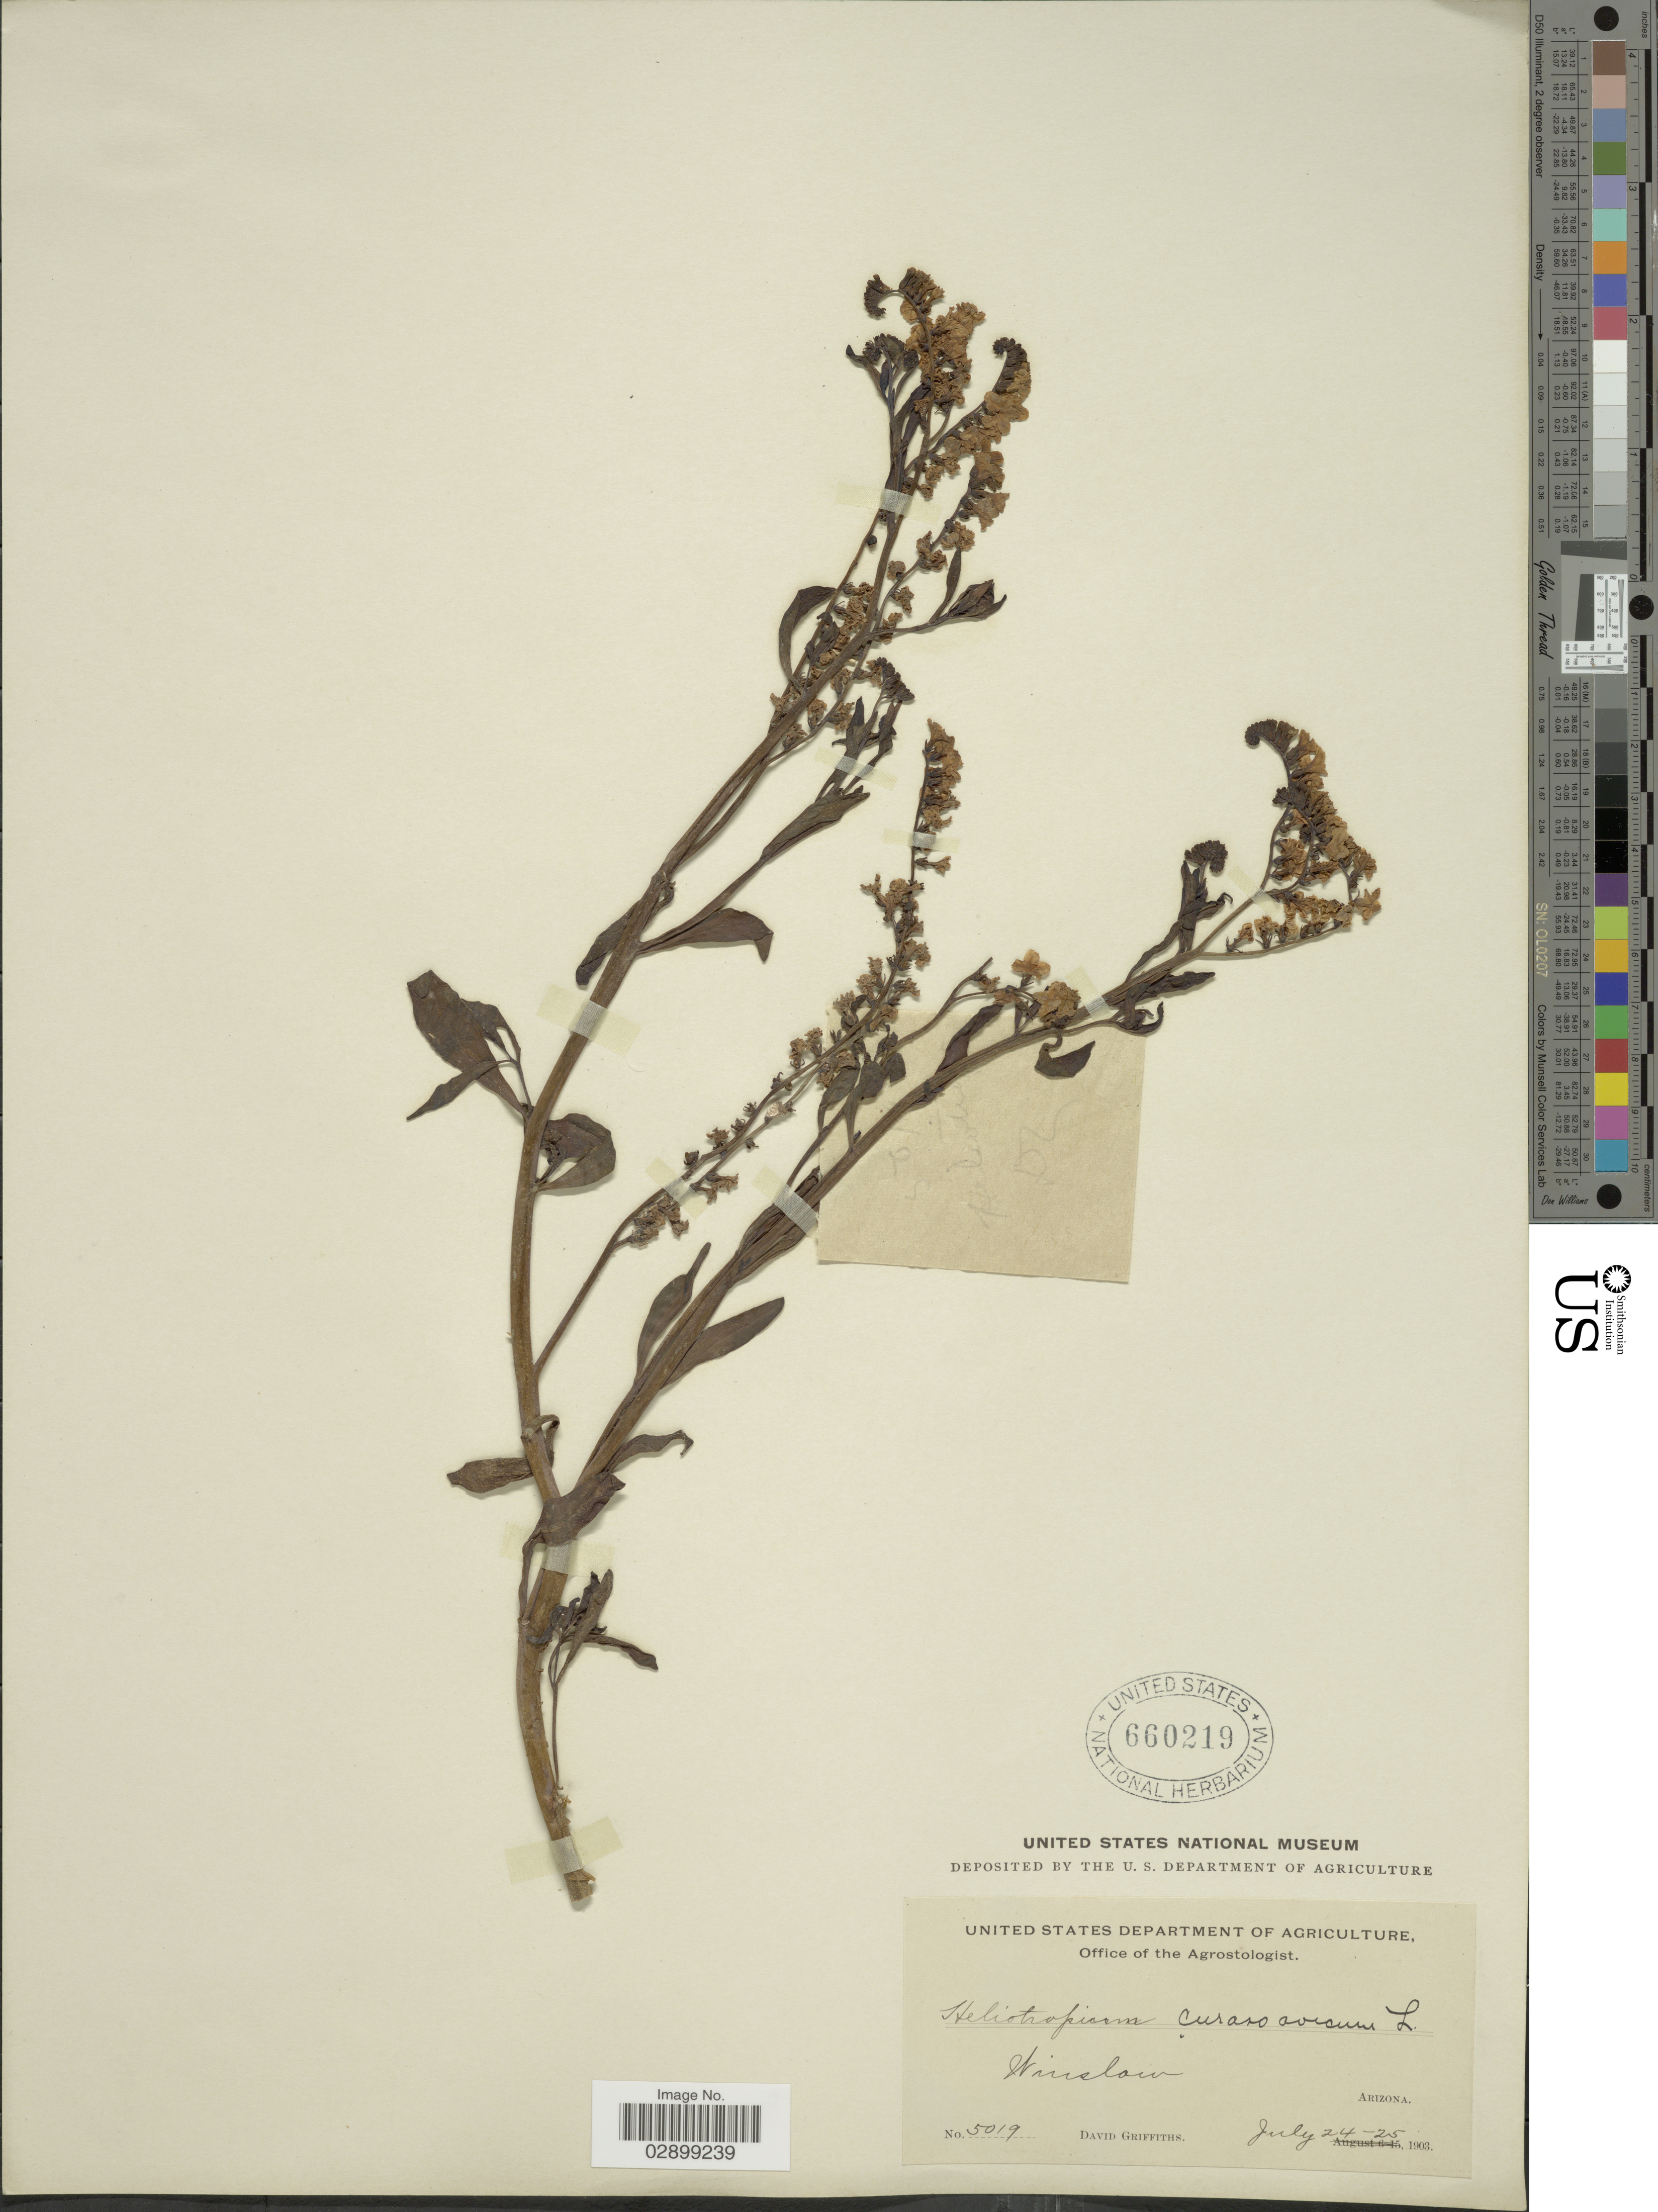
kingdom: Plantae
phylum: Tracheophyta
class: Magnoliopsida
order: Boraginales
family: Heliotropiaceae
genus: Heliotropium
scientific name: Heliotropium sp.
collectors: D. Griffiths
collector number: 5019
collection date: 1903-07-24/1903-07-25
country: United States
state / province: Arizona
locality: Winslow.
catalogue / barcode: US 660219